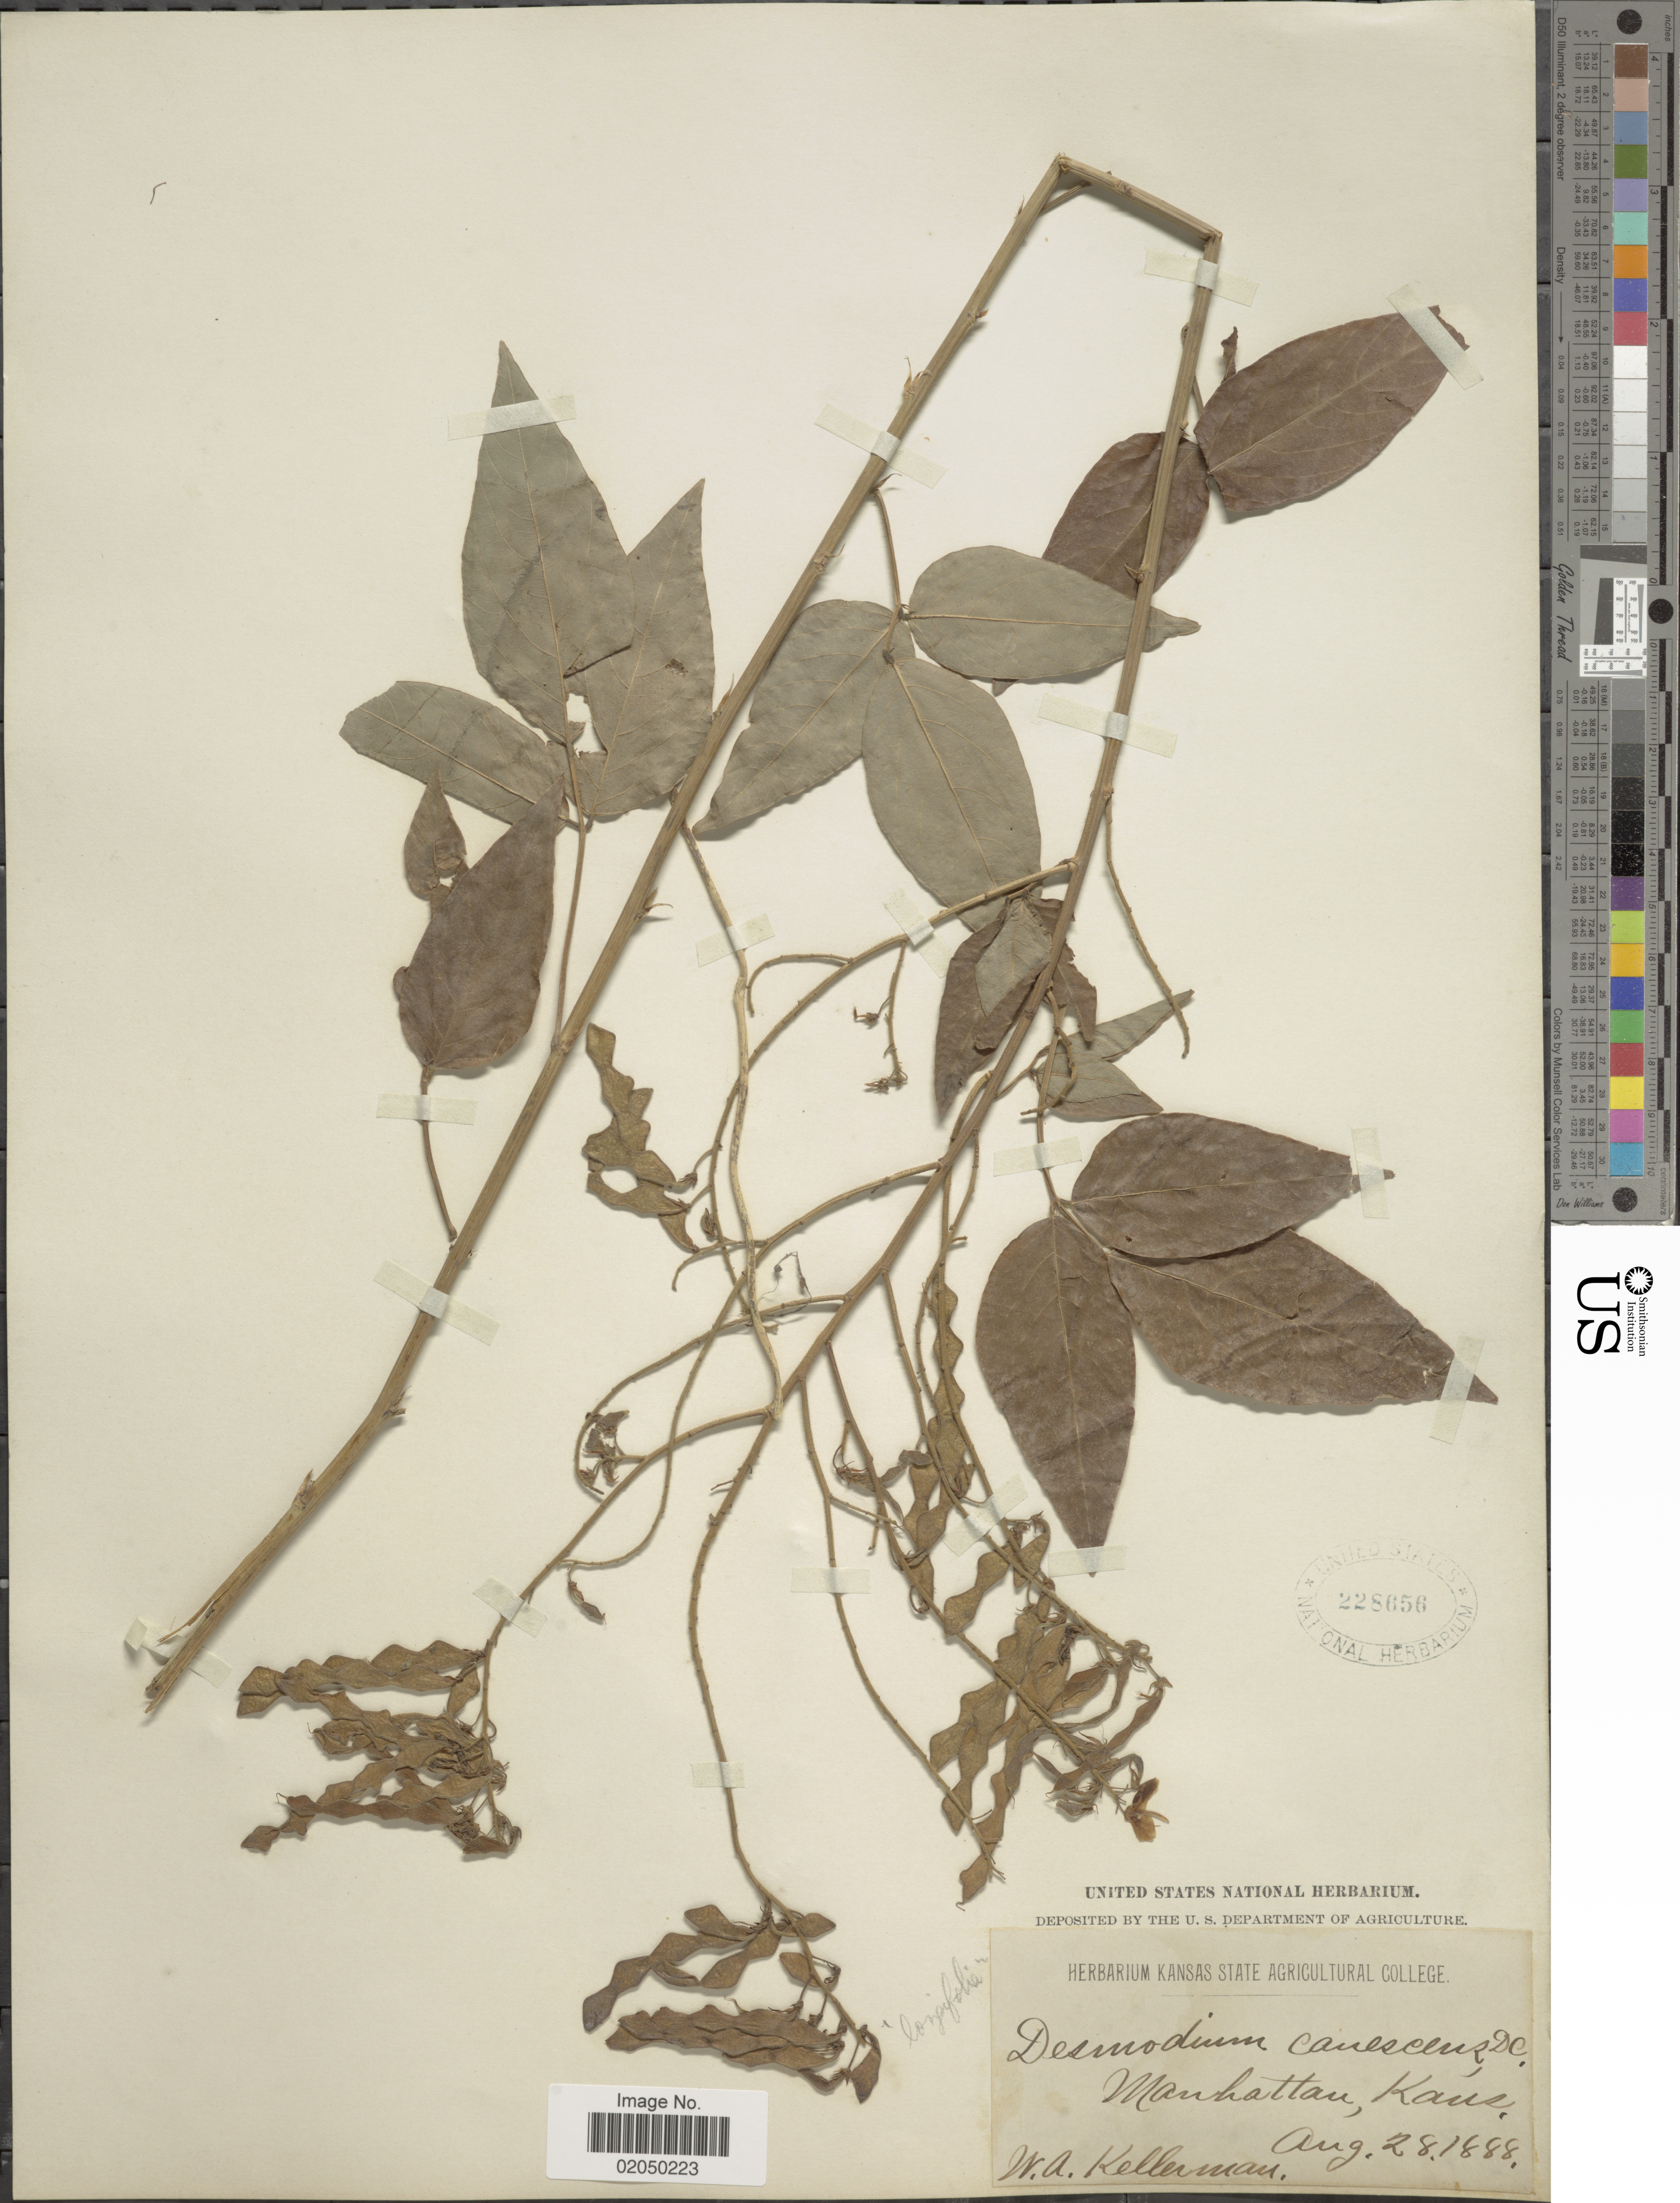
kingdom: Plantae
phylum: Tracheophyta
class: Magnoliopsida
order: Fabales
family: Fabaceae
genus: Desmodium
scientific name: Desmodium canescens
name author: (L.) DC.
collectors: W. Kellerman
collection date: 1888-08-28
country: United States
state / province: Kansas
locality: Manhattan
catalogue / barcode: US 228656